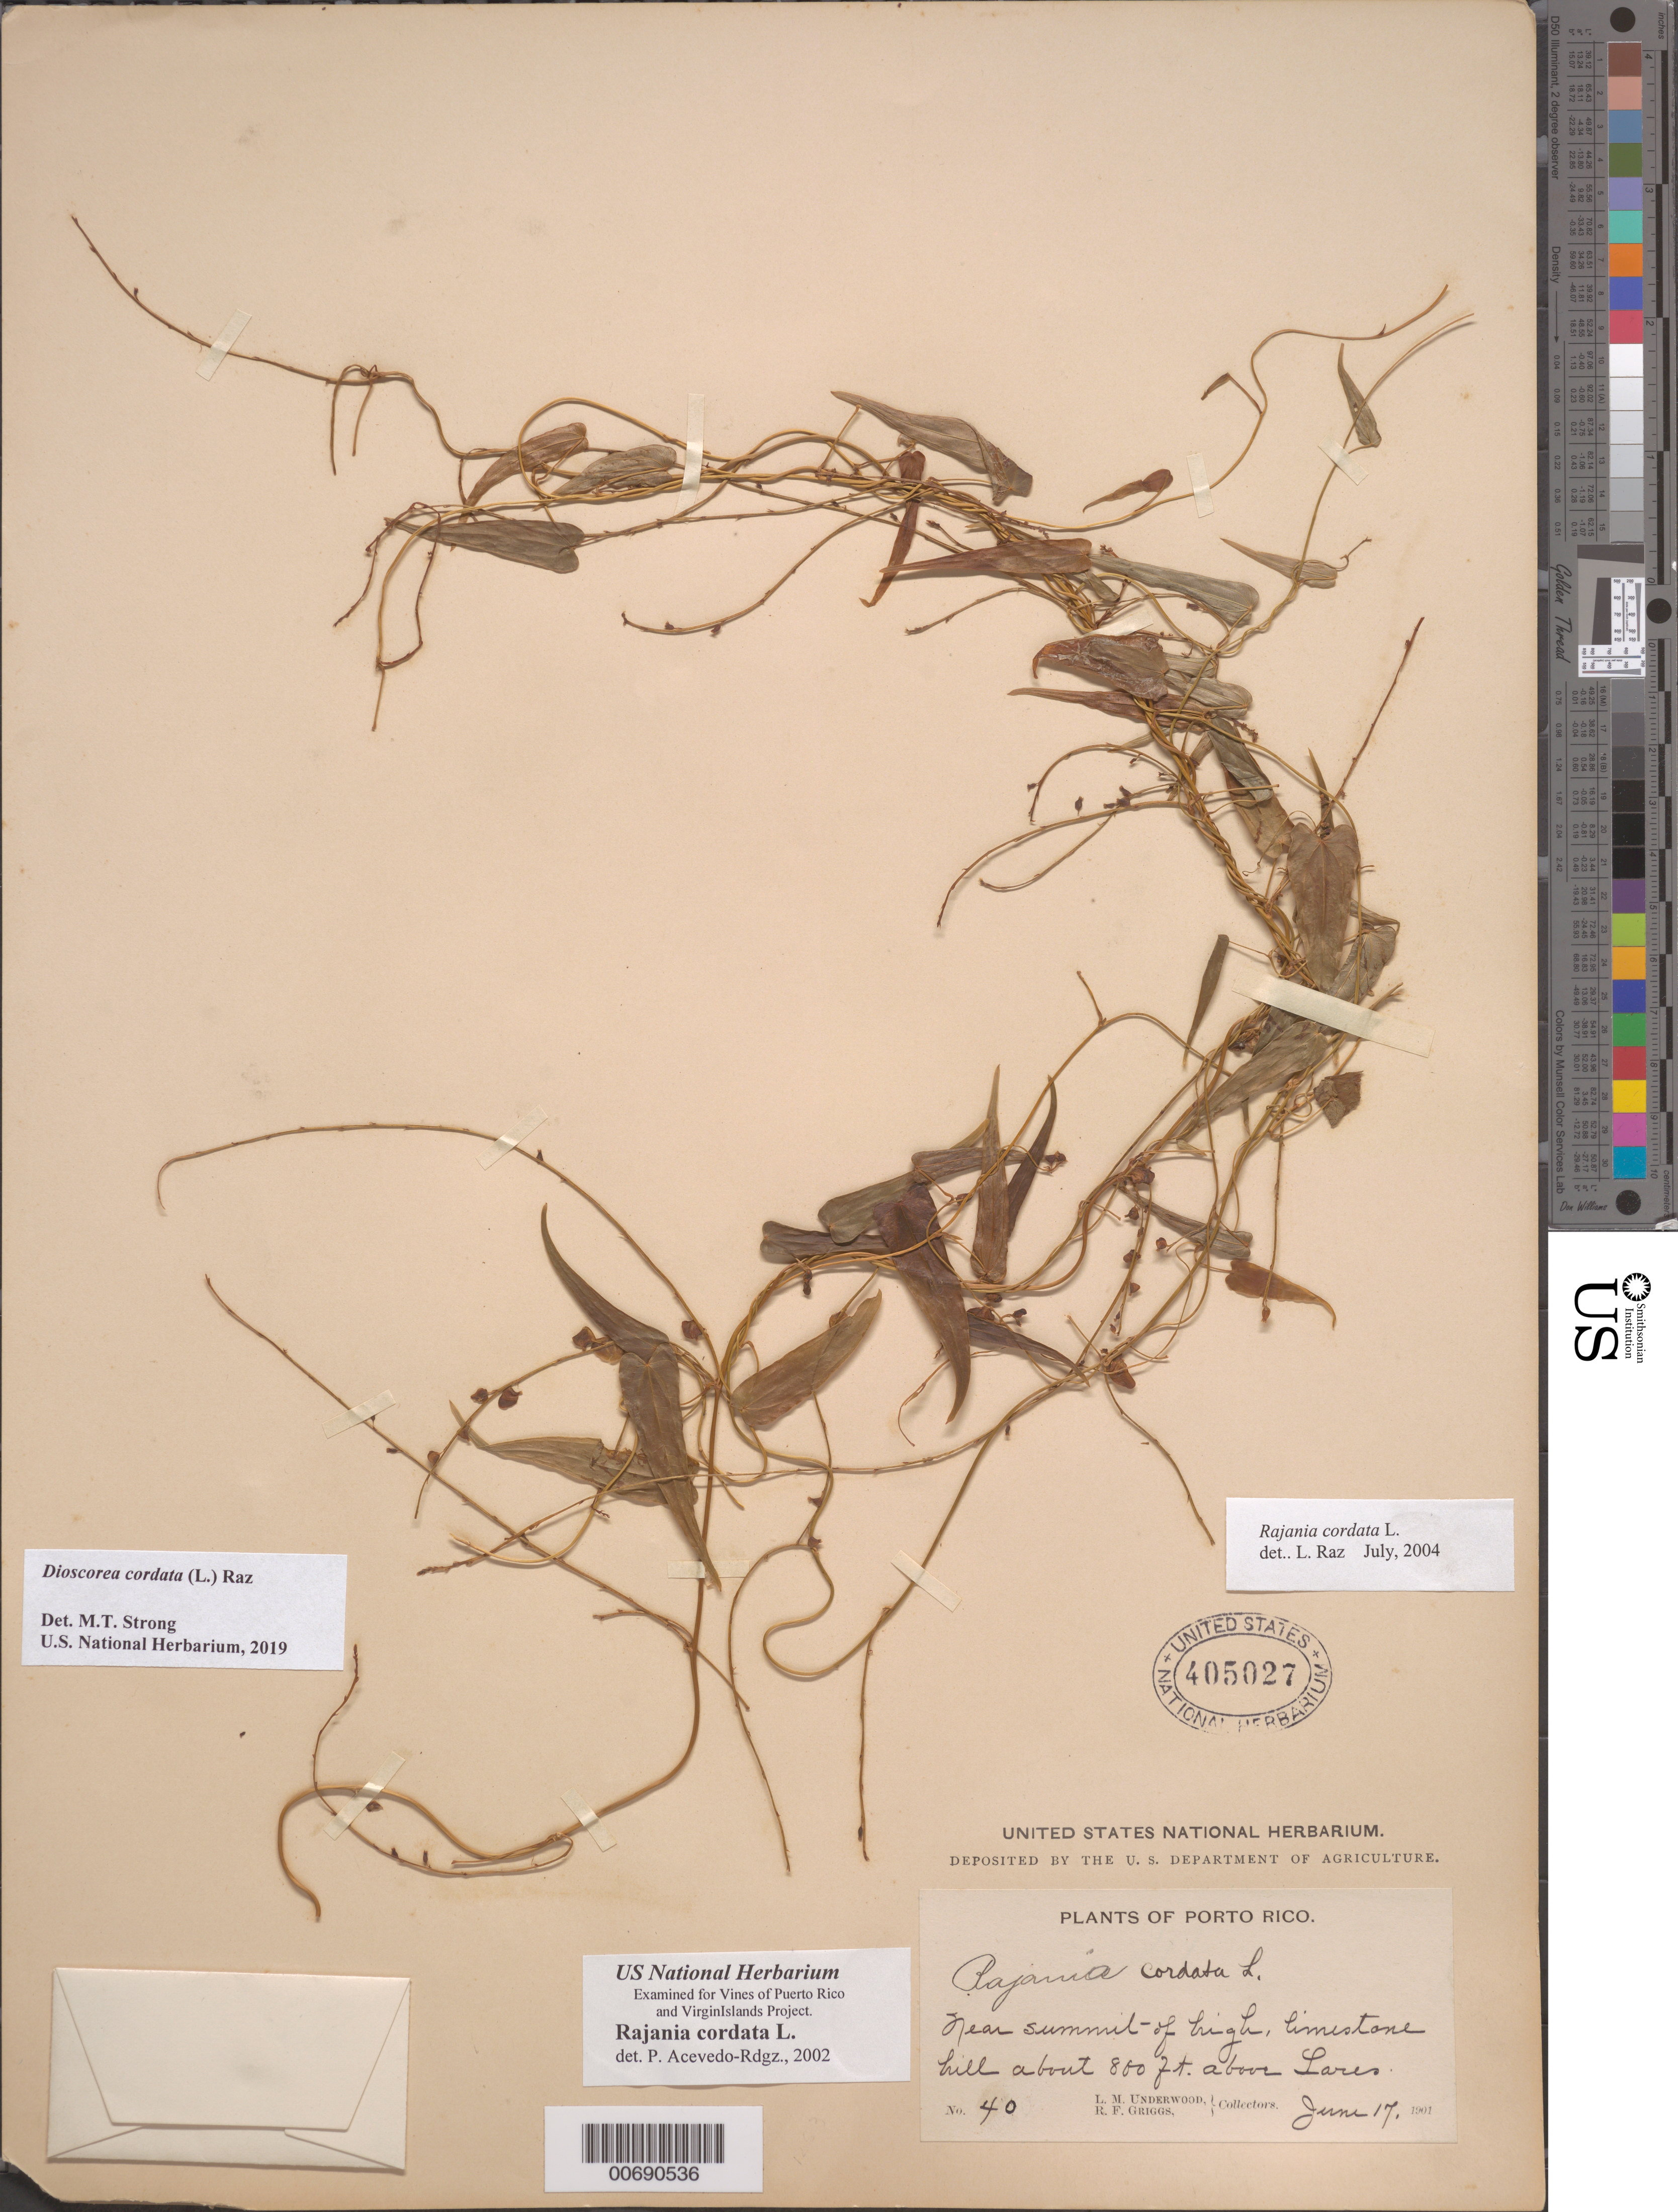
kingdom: Plantae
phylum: Tracheophyta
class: Liliopsida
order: Dioscoreales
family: Dioscoreaceae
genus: Dioscorea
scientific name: Dioscorea cordata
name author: (L.) Raz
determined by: Strong, M. T., (US), Smithsonian Institution - National Museum of Natural History (UNITED STATES)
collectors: L. M. Underwood & R. F. Griggs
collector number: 40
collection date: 1901-06-17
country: Puerto Rico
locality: Lares, about 500 ft. above. Near summit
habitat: Near summit of high, limestone hill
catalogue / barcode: US 405027